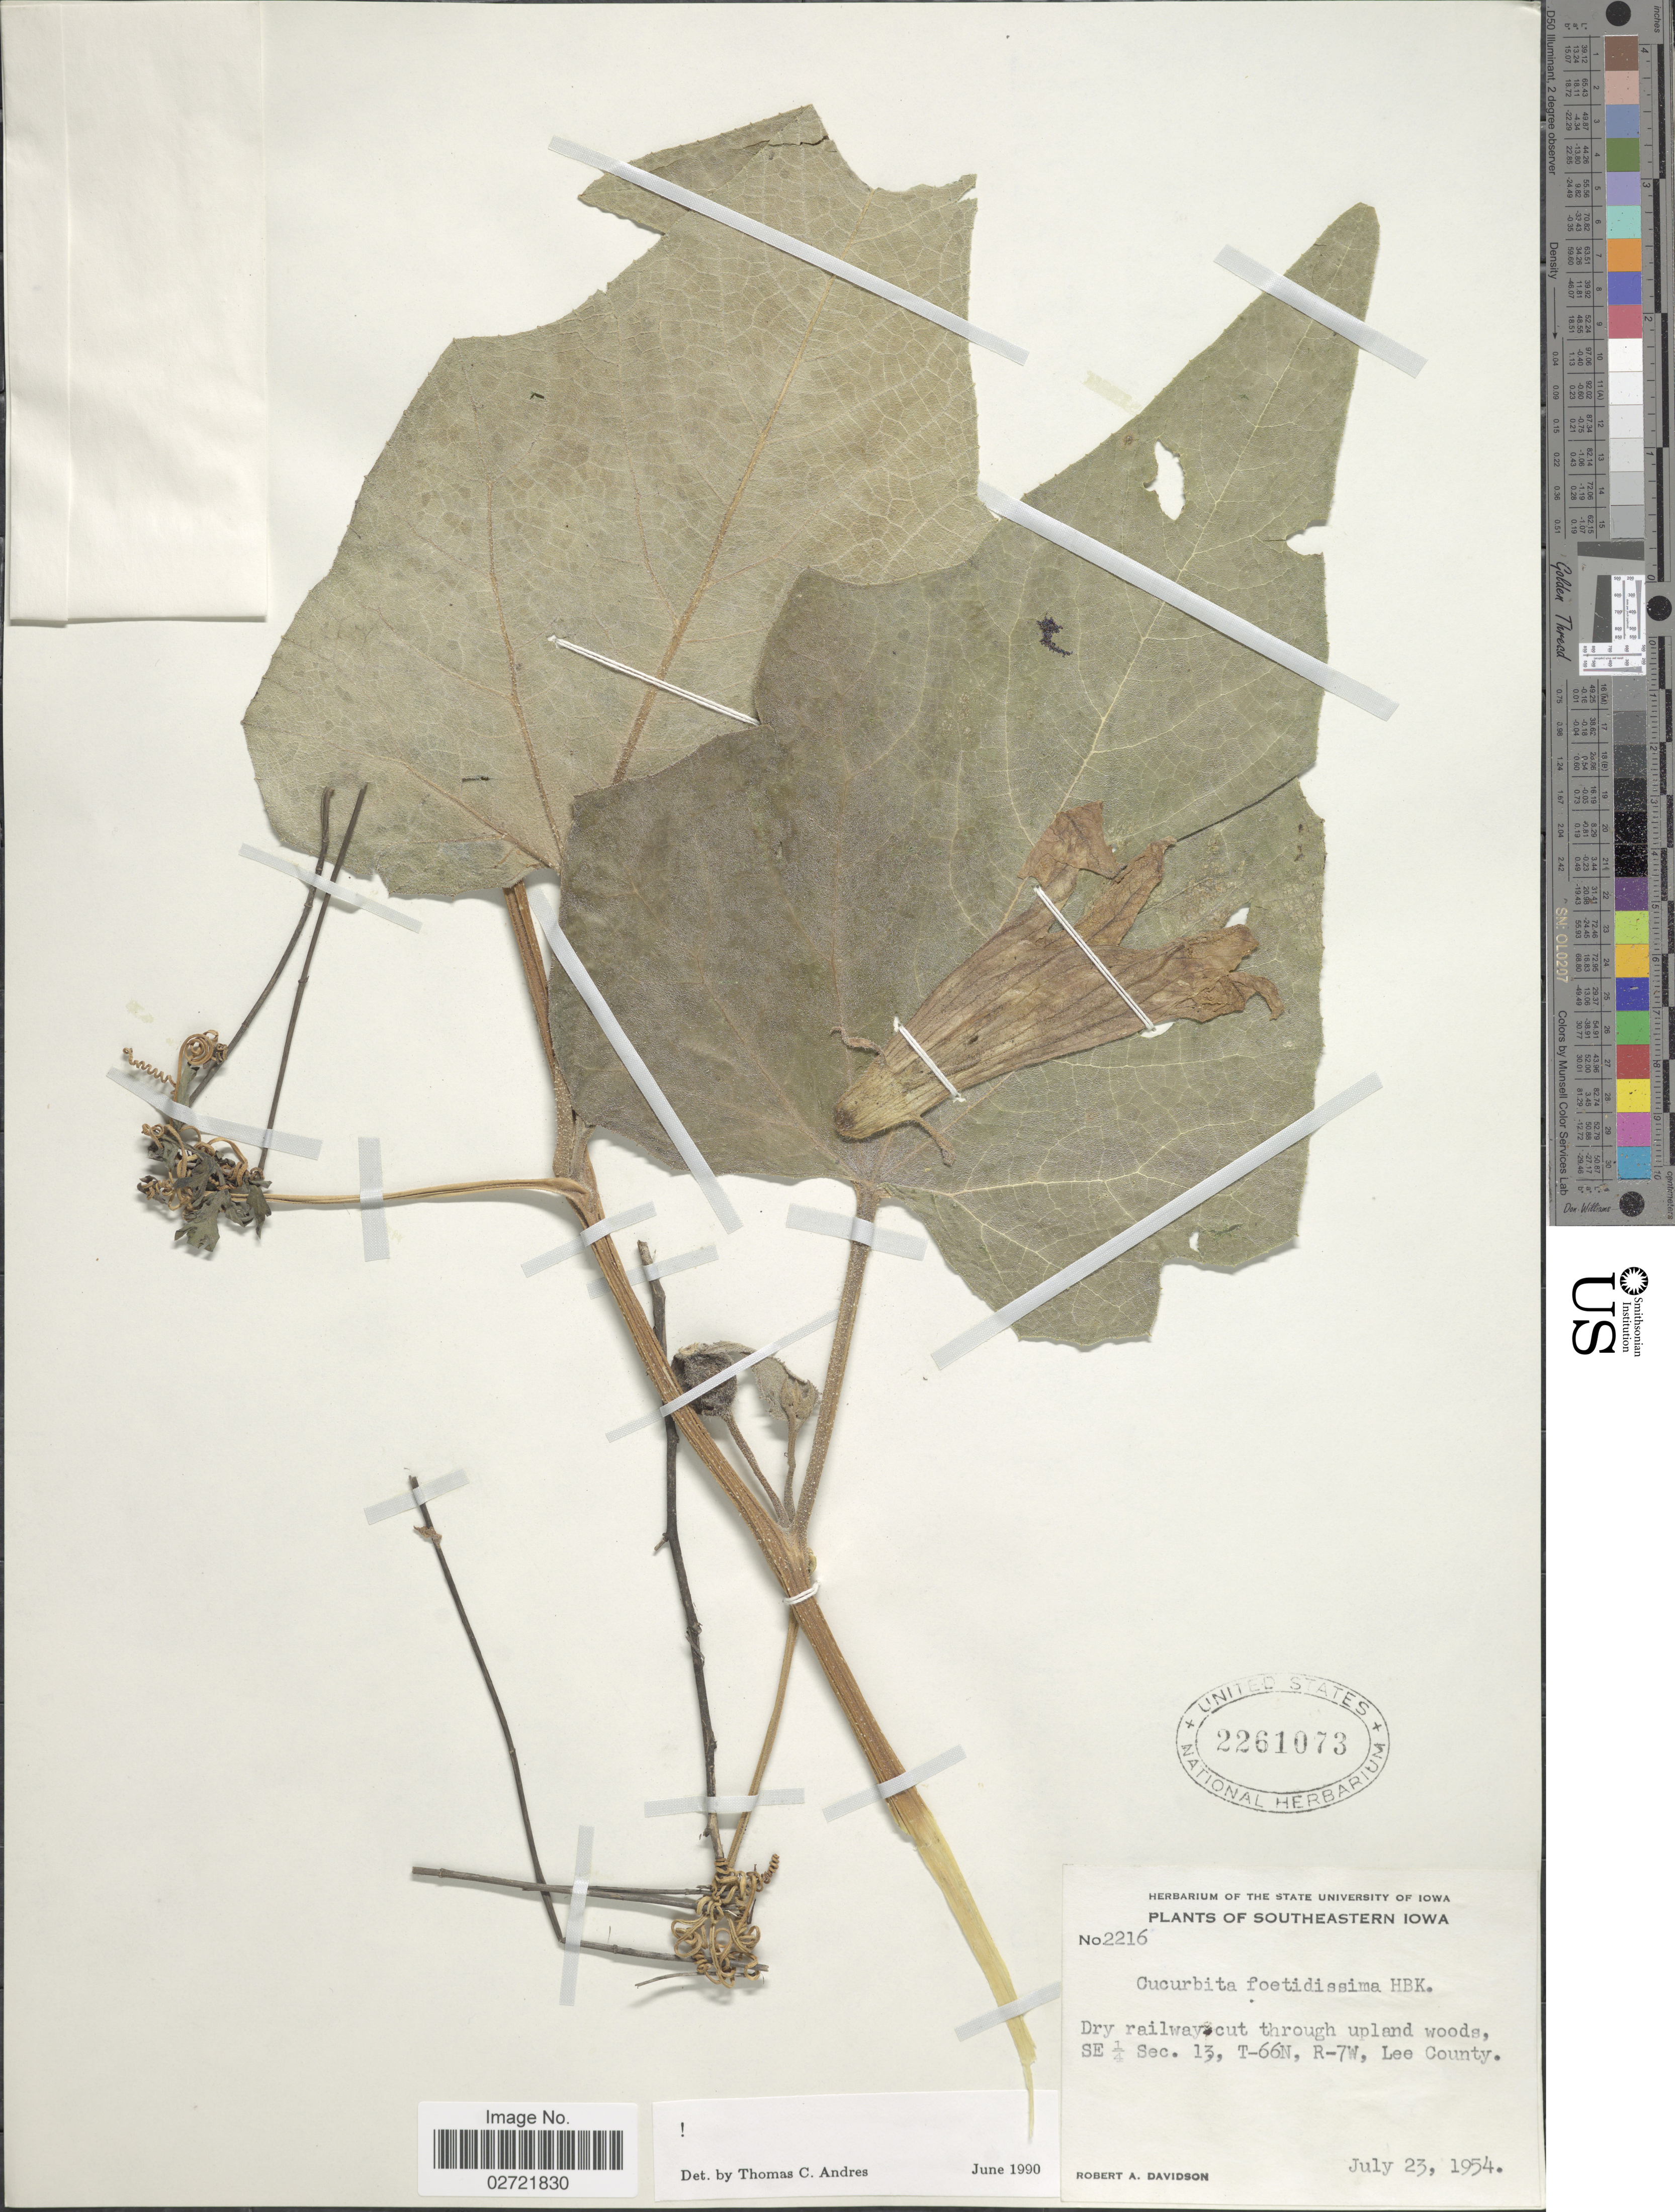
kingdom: Plantae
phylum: Tracheophyta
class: Magnoliopsida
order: Cucurbitales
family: Cucurbitaceae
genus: Cucurbita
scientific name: Cucurbita foetidissima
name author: Kunth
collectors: R. A. Davidson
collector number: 2216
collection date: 1954-07-23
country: United States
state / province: Iowa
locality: Southeastern Iowa, Dry railway cut through upland woods, SE ¼ Sec. 13, T-66N, R-7W, Lee County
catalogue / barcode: US 2261073